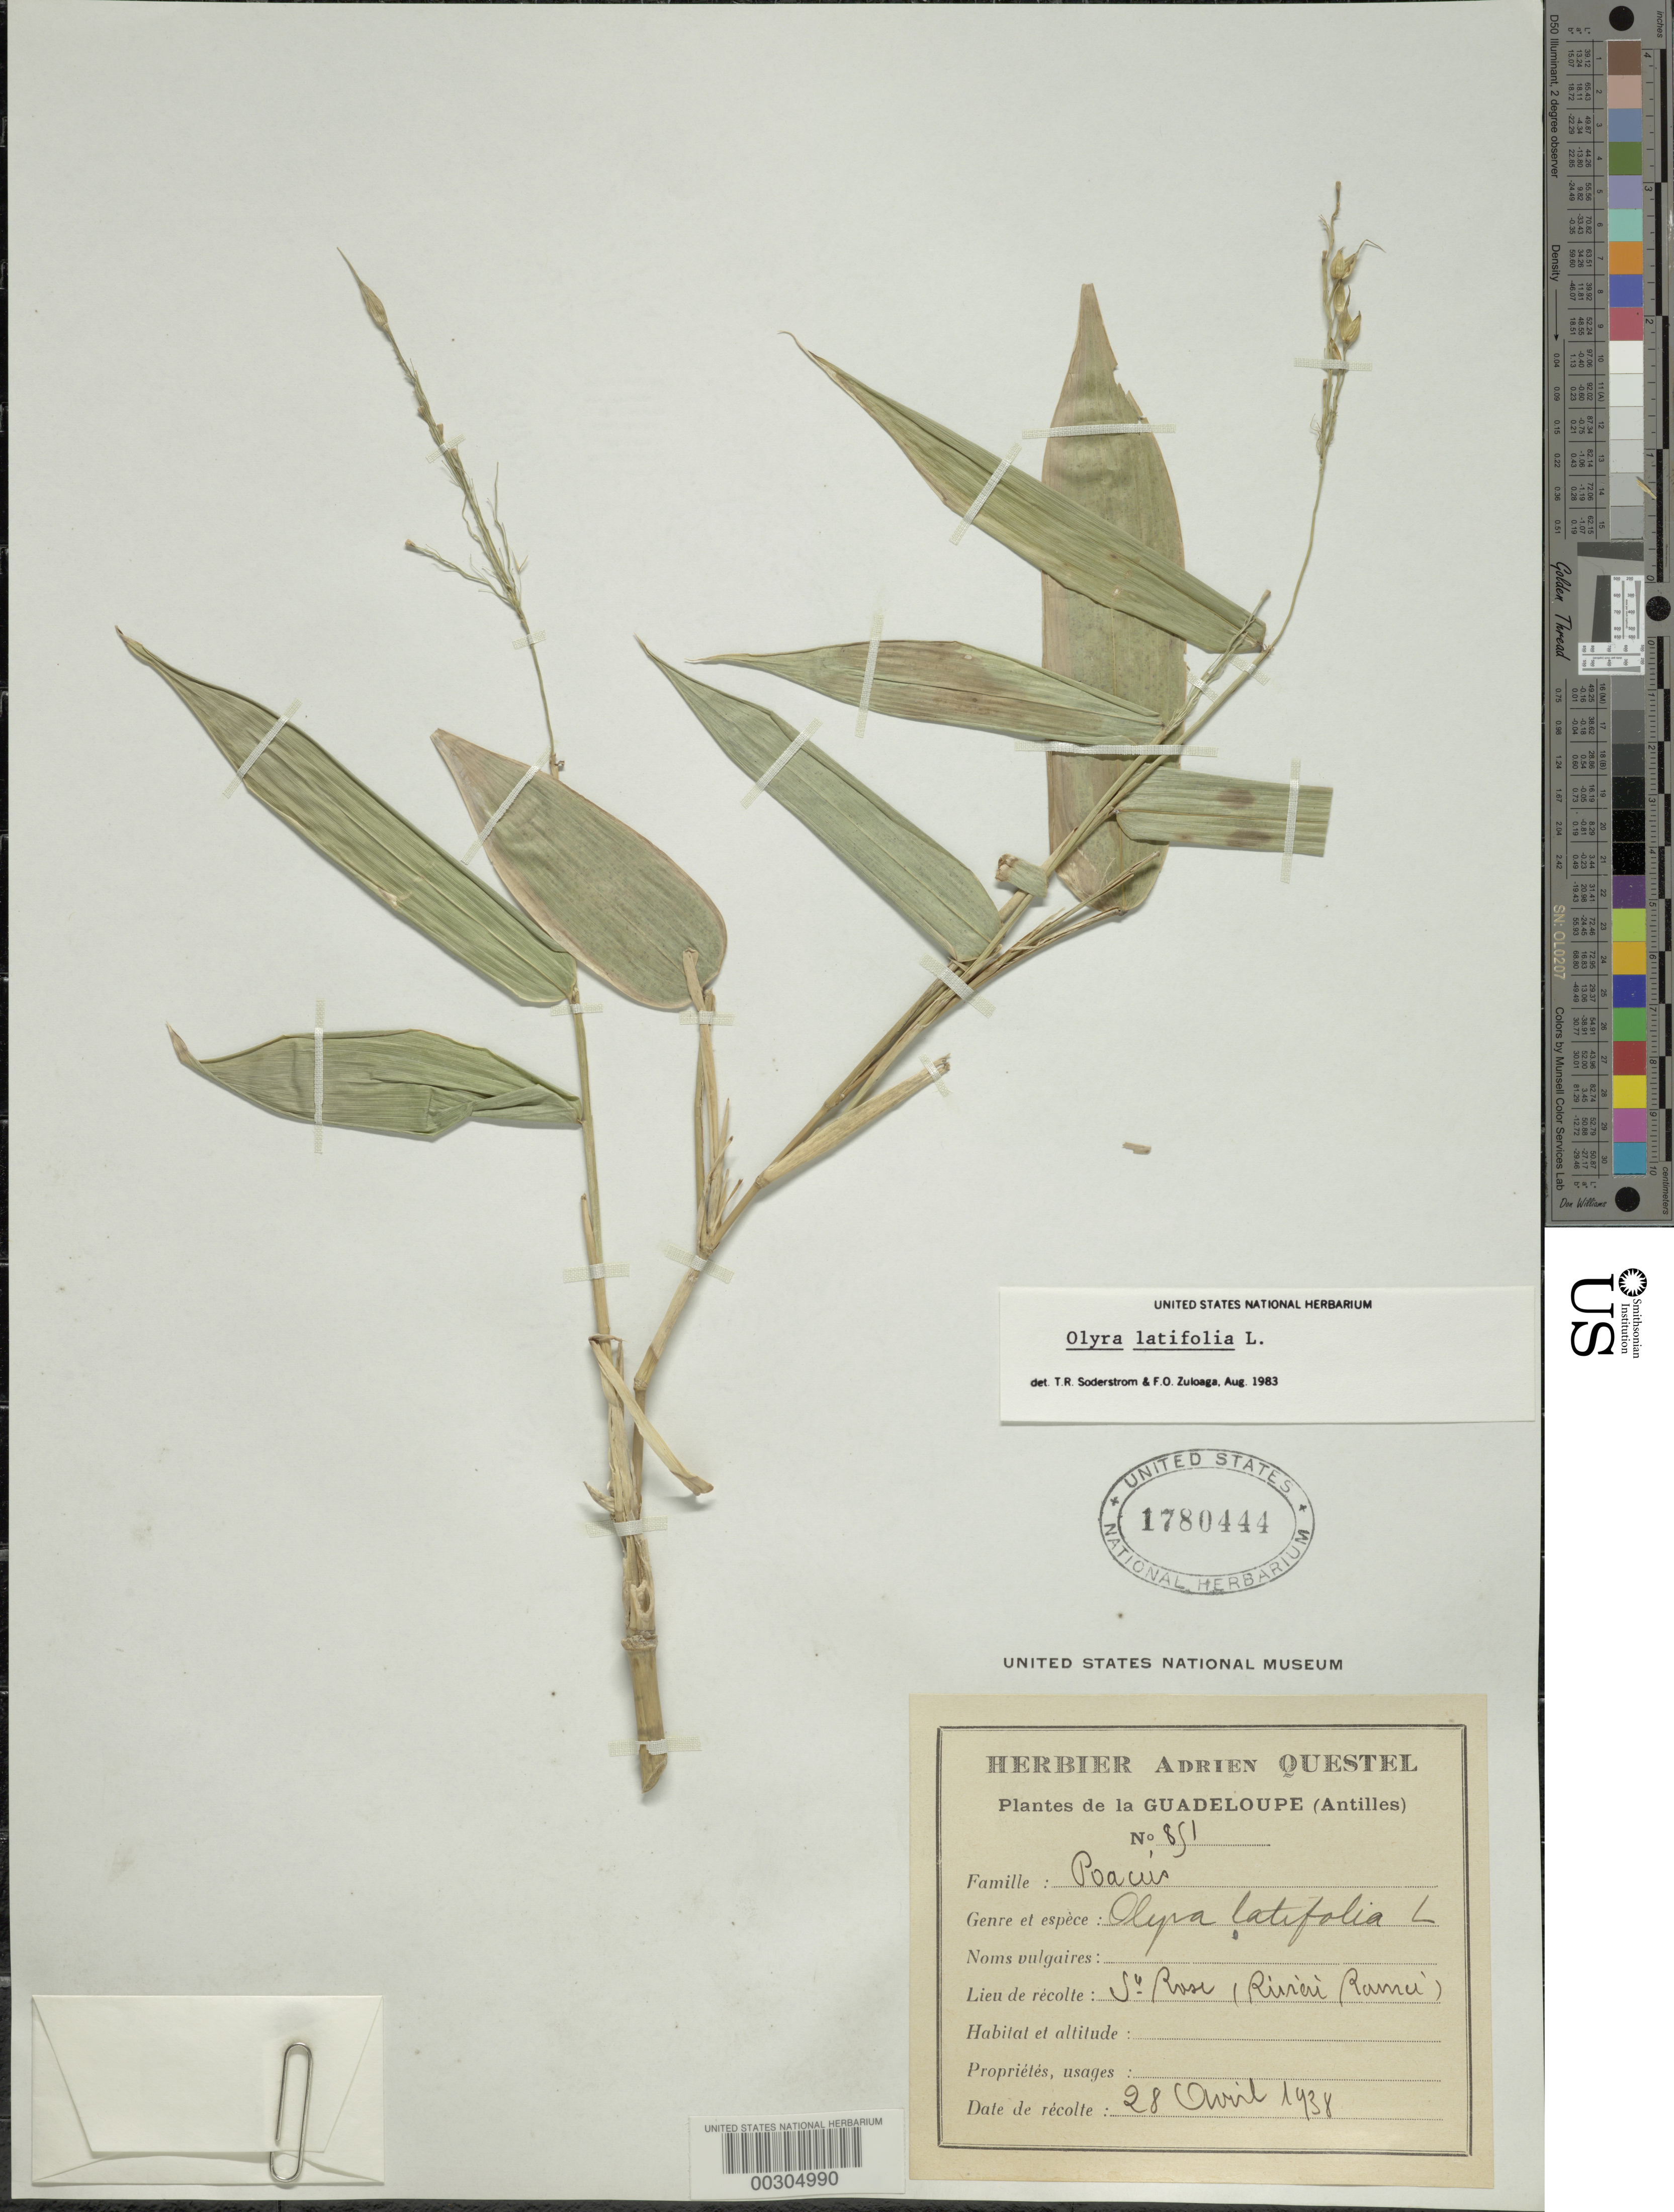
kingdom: Plantae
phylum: Tracheophyta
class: Liliopsida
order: Poales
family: Poaceae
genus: Olyra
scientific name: Olyra latifolia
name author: L.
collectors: A. Questel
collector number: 851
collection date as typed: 28 Apr 1938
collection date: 1938-04-28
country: Guadeloupe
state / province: Basse-terre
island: Basse Terre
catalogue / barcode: US 1780444